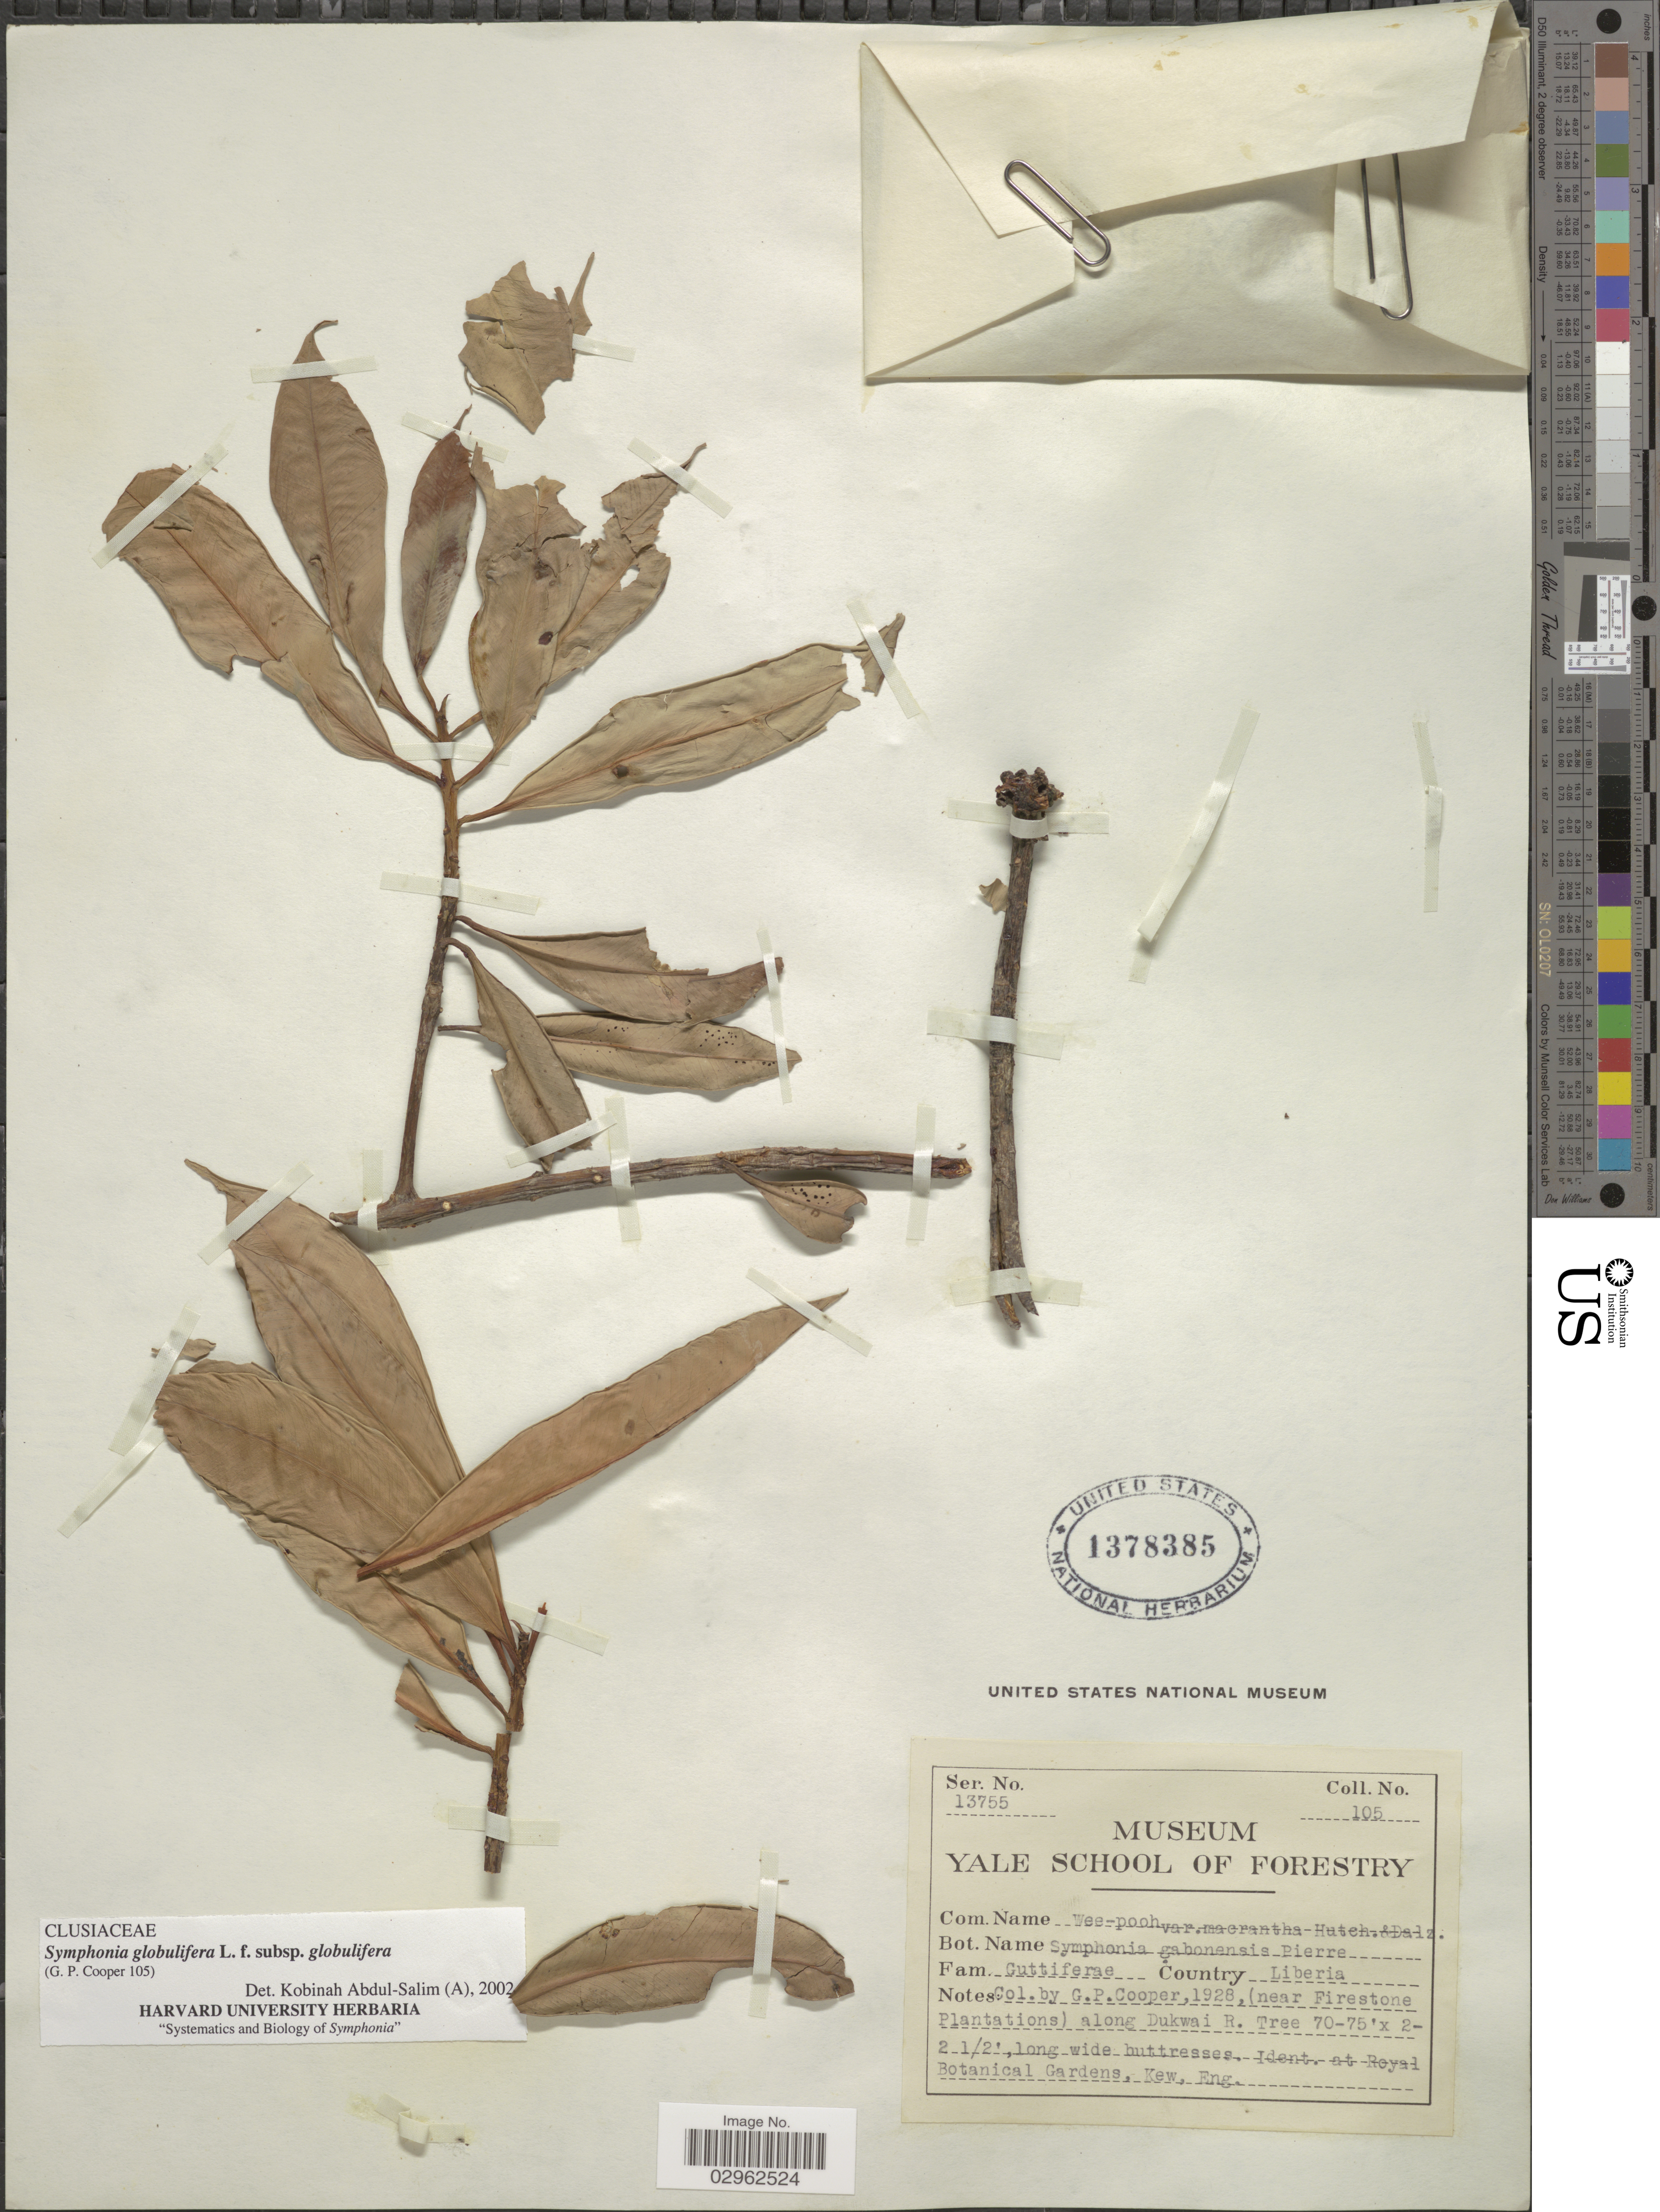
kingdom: Plantae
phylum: Tracheophyta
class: Magnoliopsida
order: Malpighiales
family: Clusiaceae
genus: Symphonia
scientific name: Symphonia globulifera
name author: L. f.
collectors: G. Cooper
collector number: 105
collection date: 1928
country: Liberia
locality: (Near Firestone Plantations) along Dukwai R.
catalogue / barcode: US 1378385